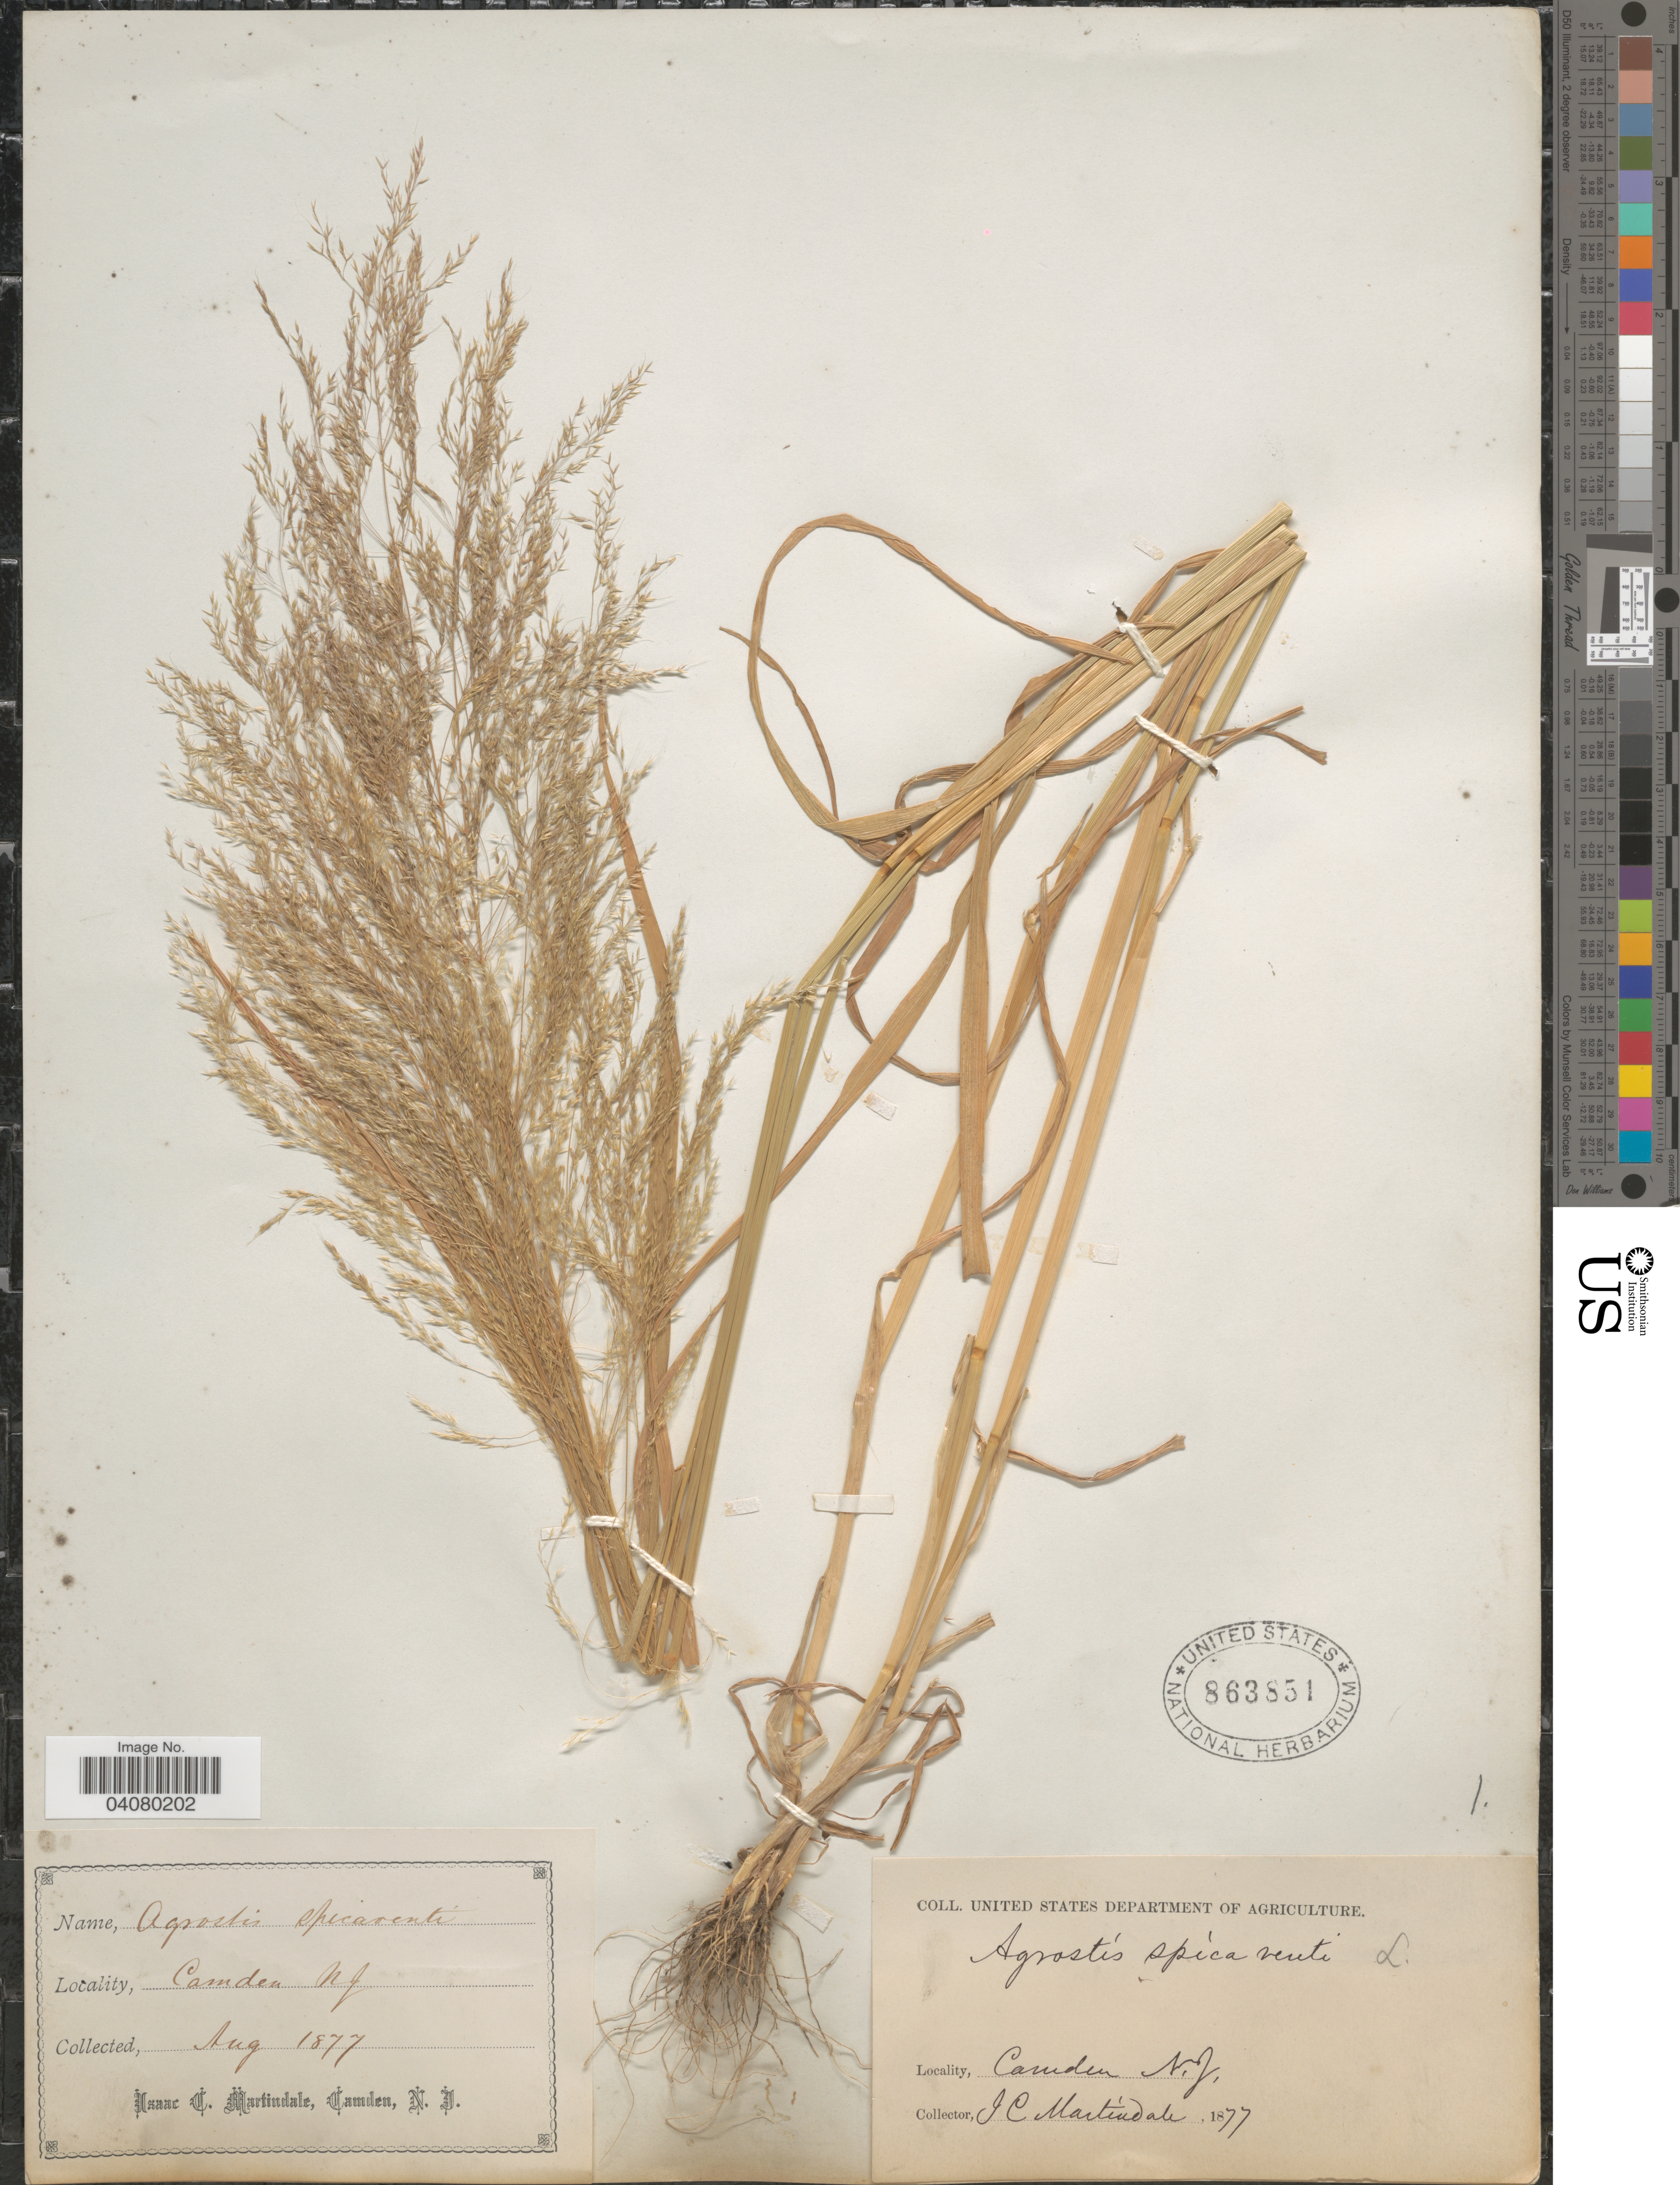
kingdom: Plantae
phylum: Tracheophyta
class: Liliopsida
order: Poales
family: Poaceae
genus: Apera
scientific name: Apera spica-venti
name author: (L.) P. Beauv.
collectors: I. C. Martindale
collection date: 1877-08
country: United States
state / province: New Jersey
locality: Camden.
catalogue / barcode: US 863851